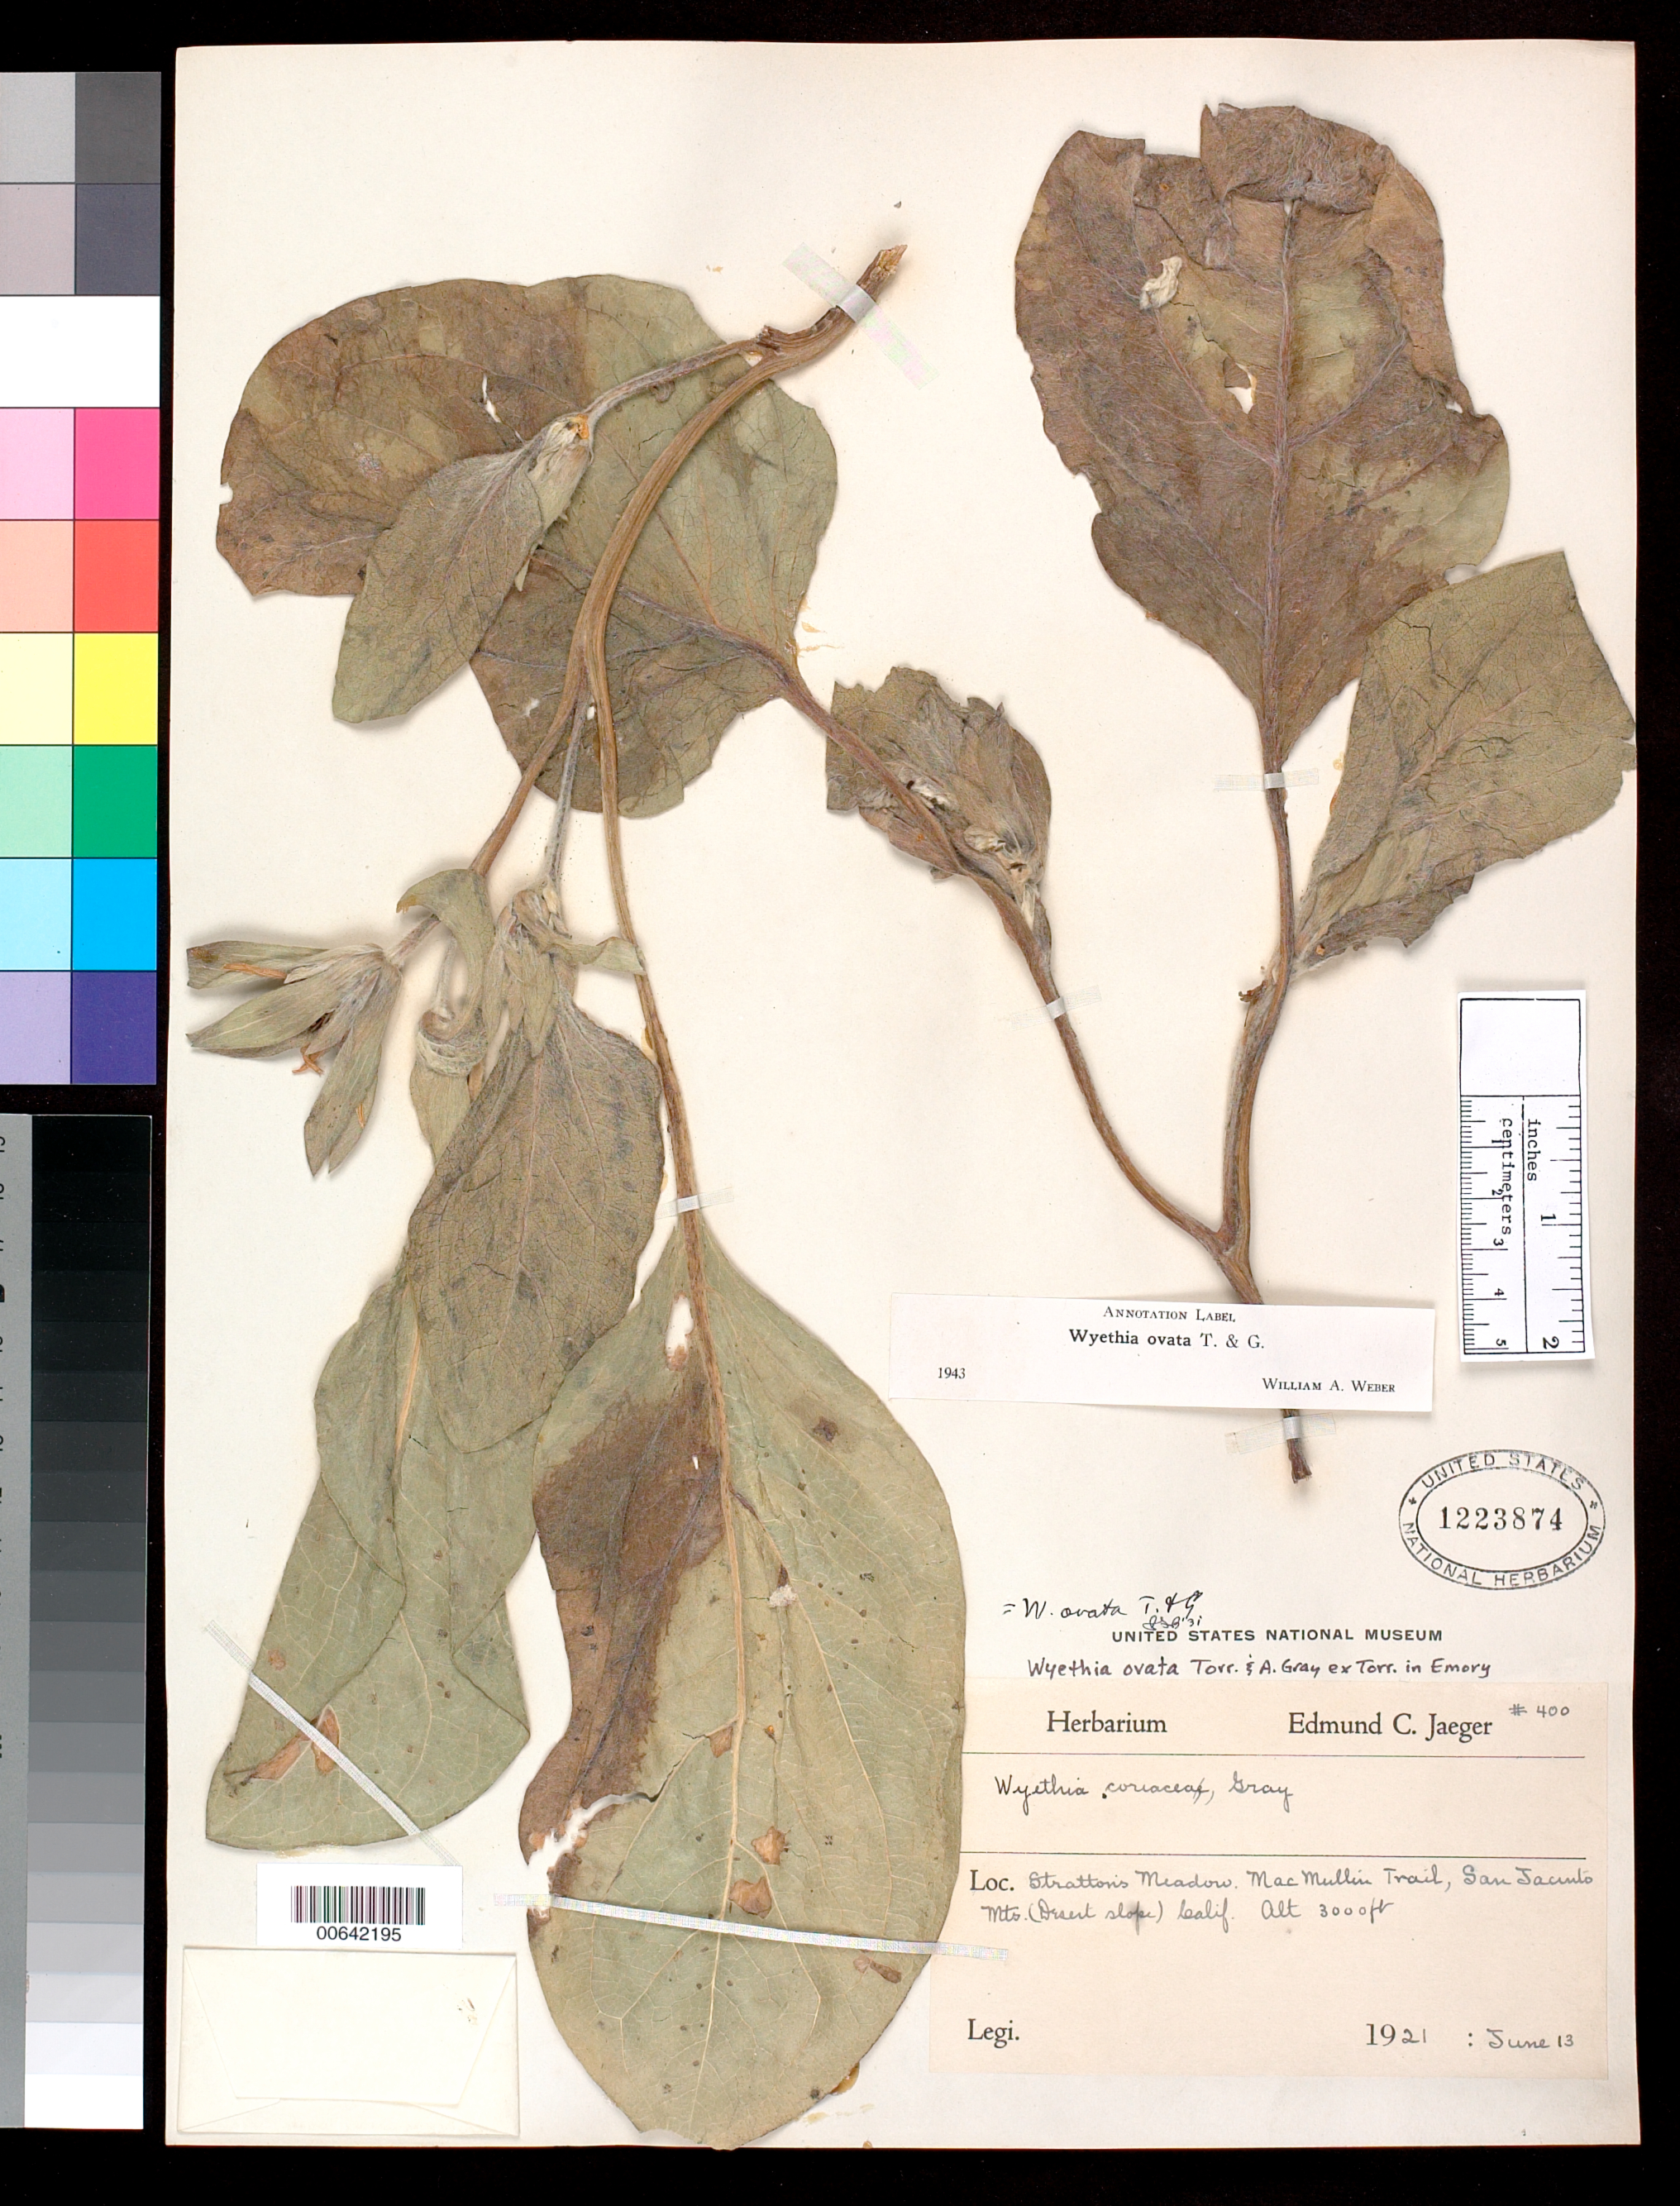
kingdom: Plantae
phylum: Tracheophyta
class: Magnoliopsida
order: Asterales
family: Asteraceae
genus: Wyethia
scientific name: Wyethia ovata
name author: Torr. & A. Gray in Emory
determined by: Weber, W. A.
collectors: E. Jaeger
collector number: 400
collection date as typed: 13 Jun 1921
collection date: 1921-06-13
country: United States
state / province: California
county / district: Riverside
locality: Stratton's Meadow. MacMullin Trail, San Jacinto Mts. (Desert slope).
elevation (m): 914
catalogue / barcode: US 1223874